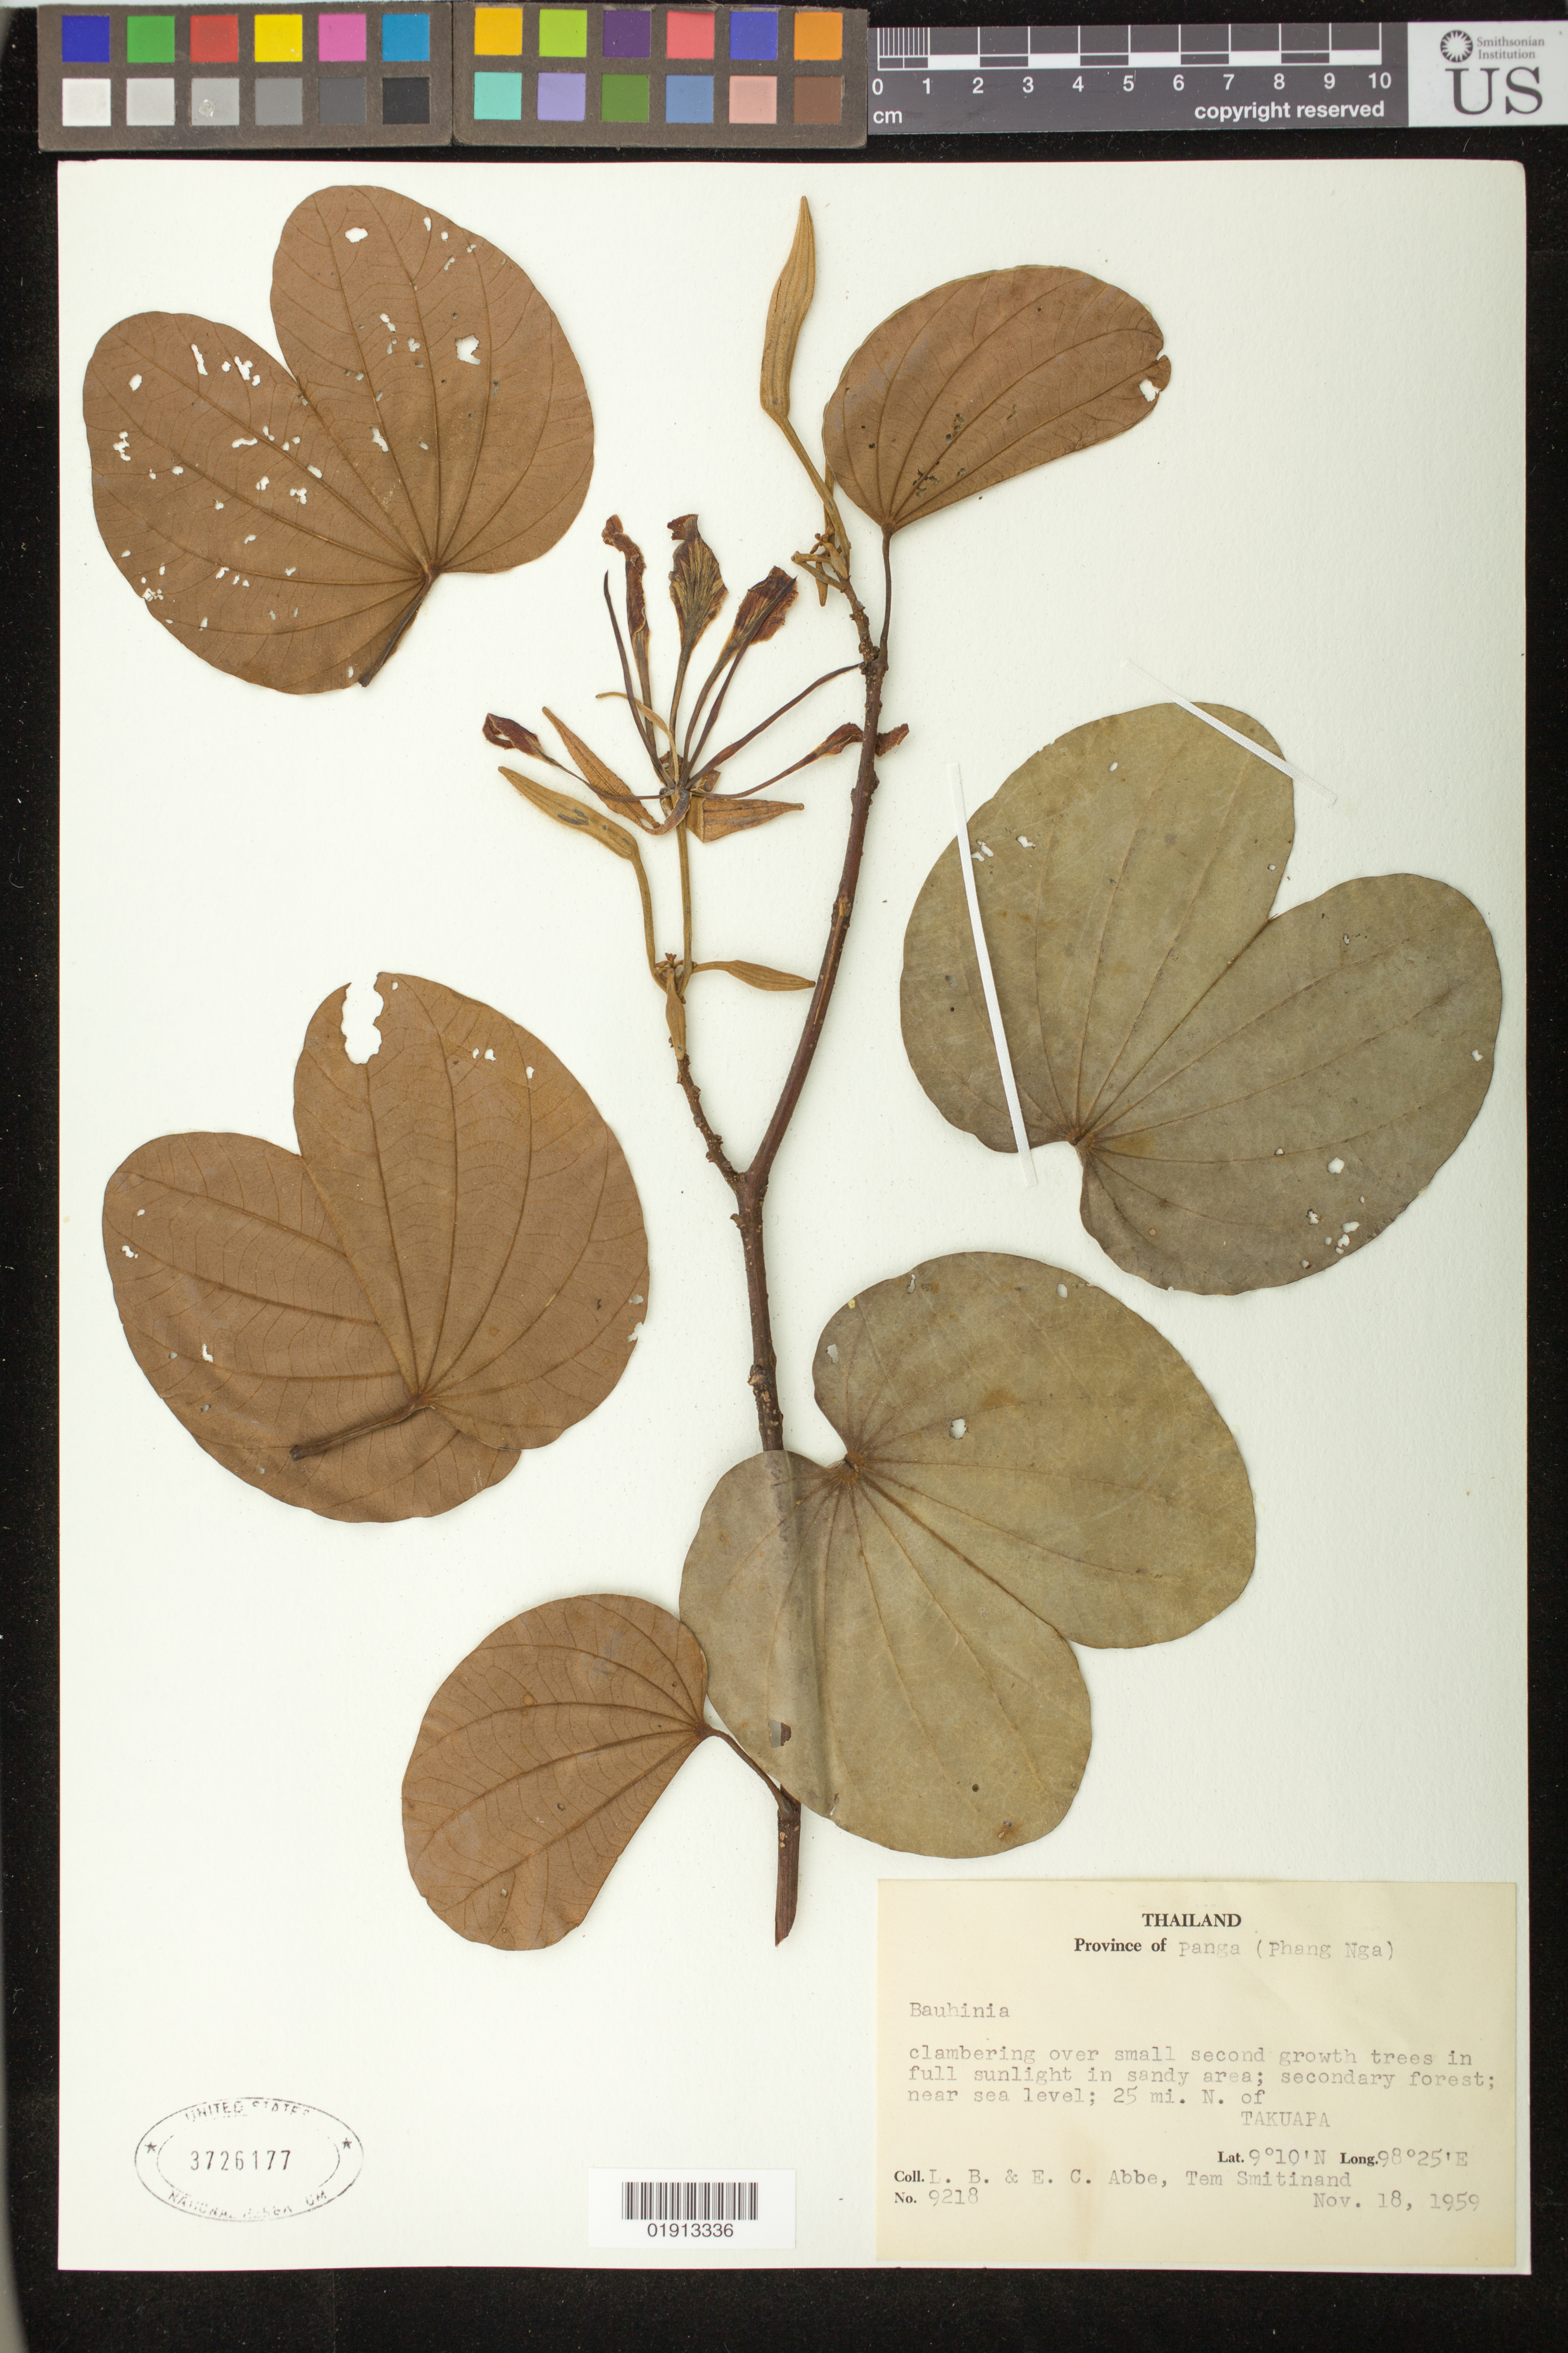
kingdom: Plantae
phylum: Tracheophyta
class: Magnoliopsida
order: Fabales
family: Fabaceae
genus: Bauhinia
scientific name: Bauhinia pottsii var. mollissima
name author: (Wall. ex Prain) K. Larsen & S.S. Larsen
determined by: Larsen, K.; Larsen, S. S.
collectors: L. B. Abbe, E. C. Abbe & T. Smitinand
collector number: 9218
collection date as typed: Nov. 18, 1959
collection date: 1959-11-18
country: Thailand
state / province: Phang Nga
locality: Province of Panga, 25 mi. N of Takuapa.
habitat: Clambering over small second growth trees in full sunlight in sandy area; secondary forest.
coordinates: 9 10 N, 98 25 E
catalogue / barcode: US 3726177